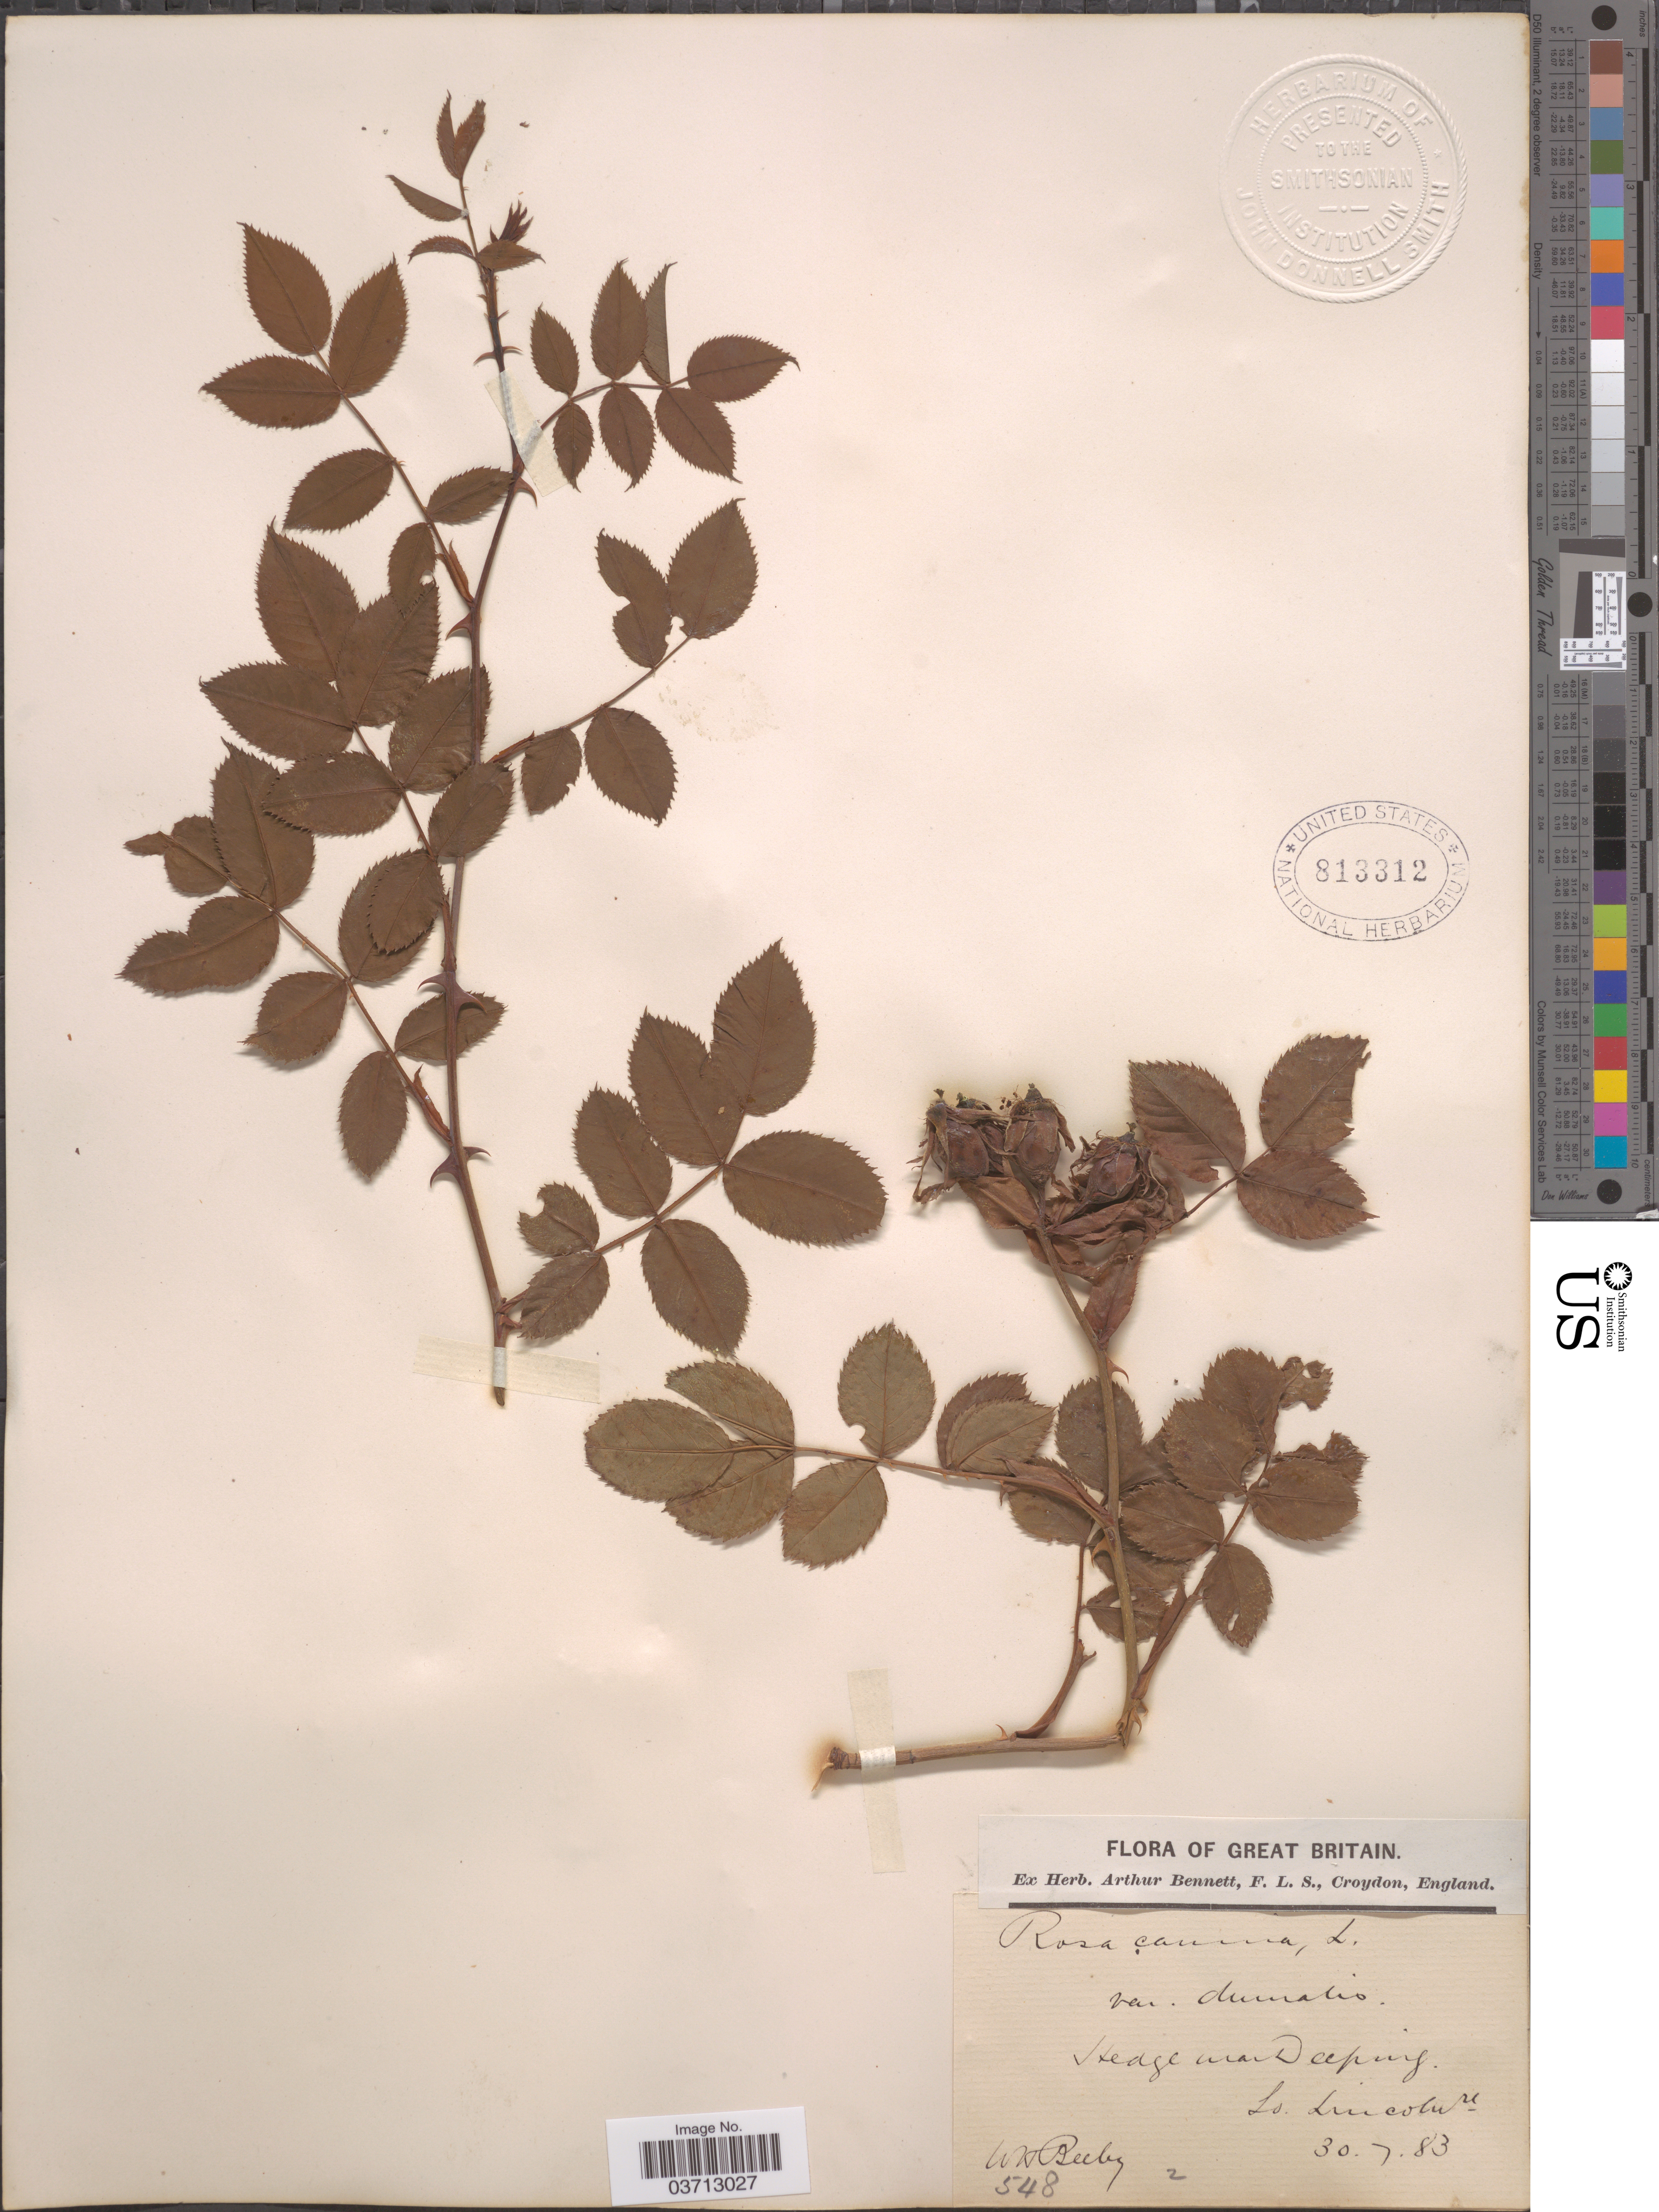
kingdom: Plantae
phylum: Tracheophyta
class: Magnoliopsida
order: Rosales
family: Rosaceae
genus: Rosa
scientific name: Rosa canina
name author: L.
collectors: W. Beeby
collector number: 548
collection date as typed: Transcribed d/m/y: 30/7/83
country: United Kingdom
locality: Great Britain. Hedge near Deeping. So. Lincoln.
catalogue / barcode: US 813312